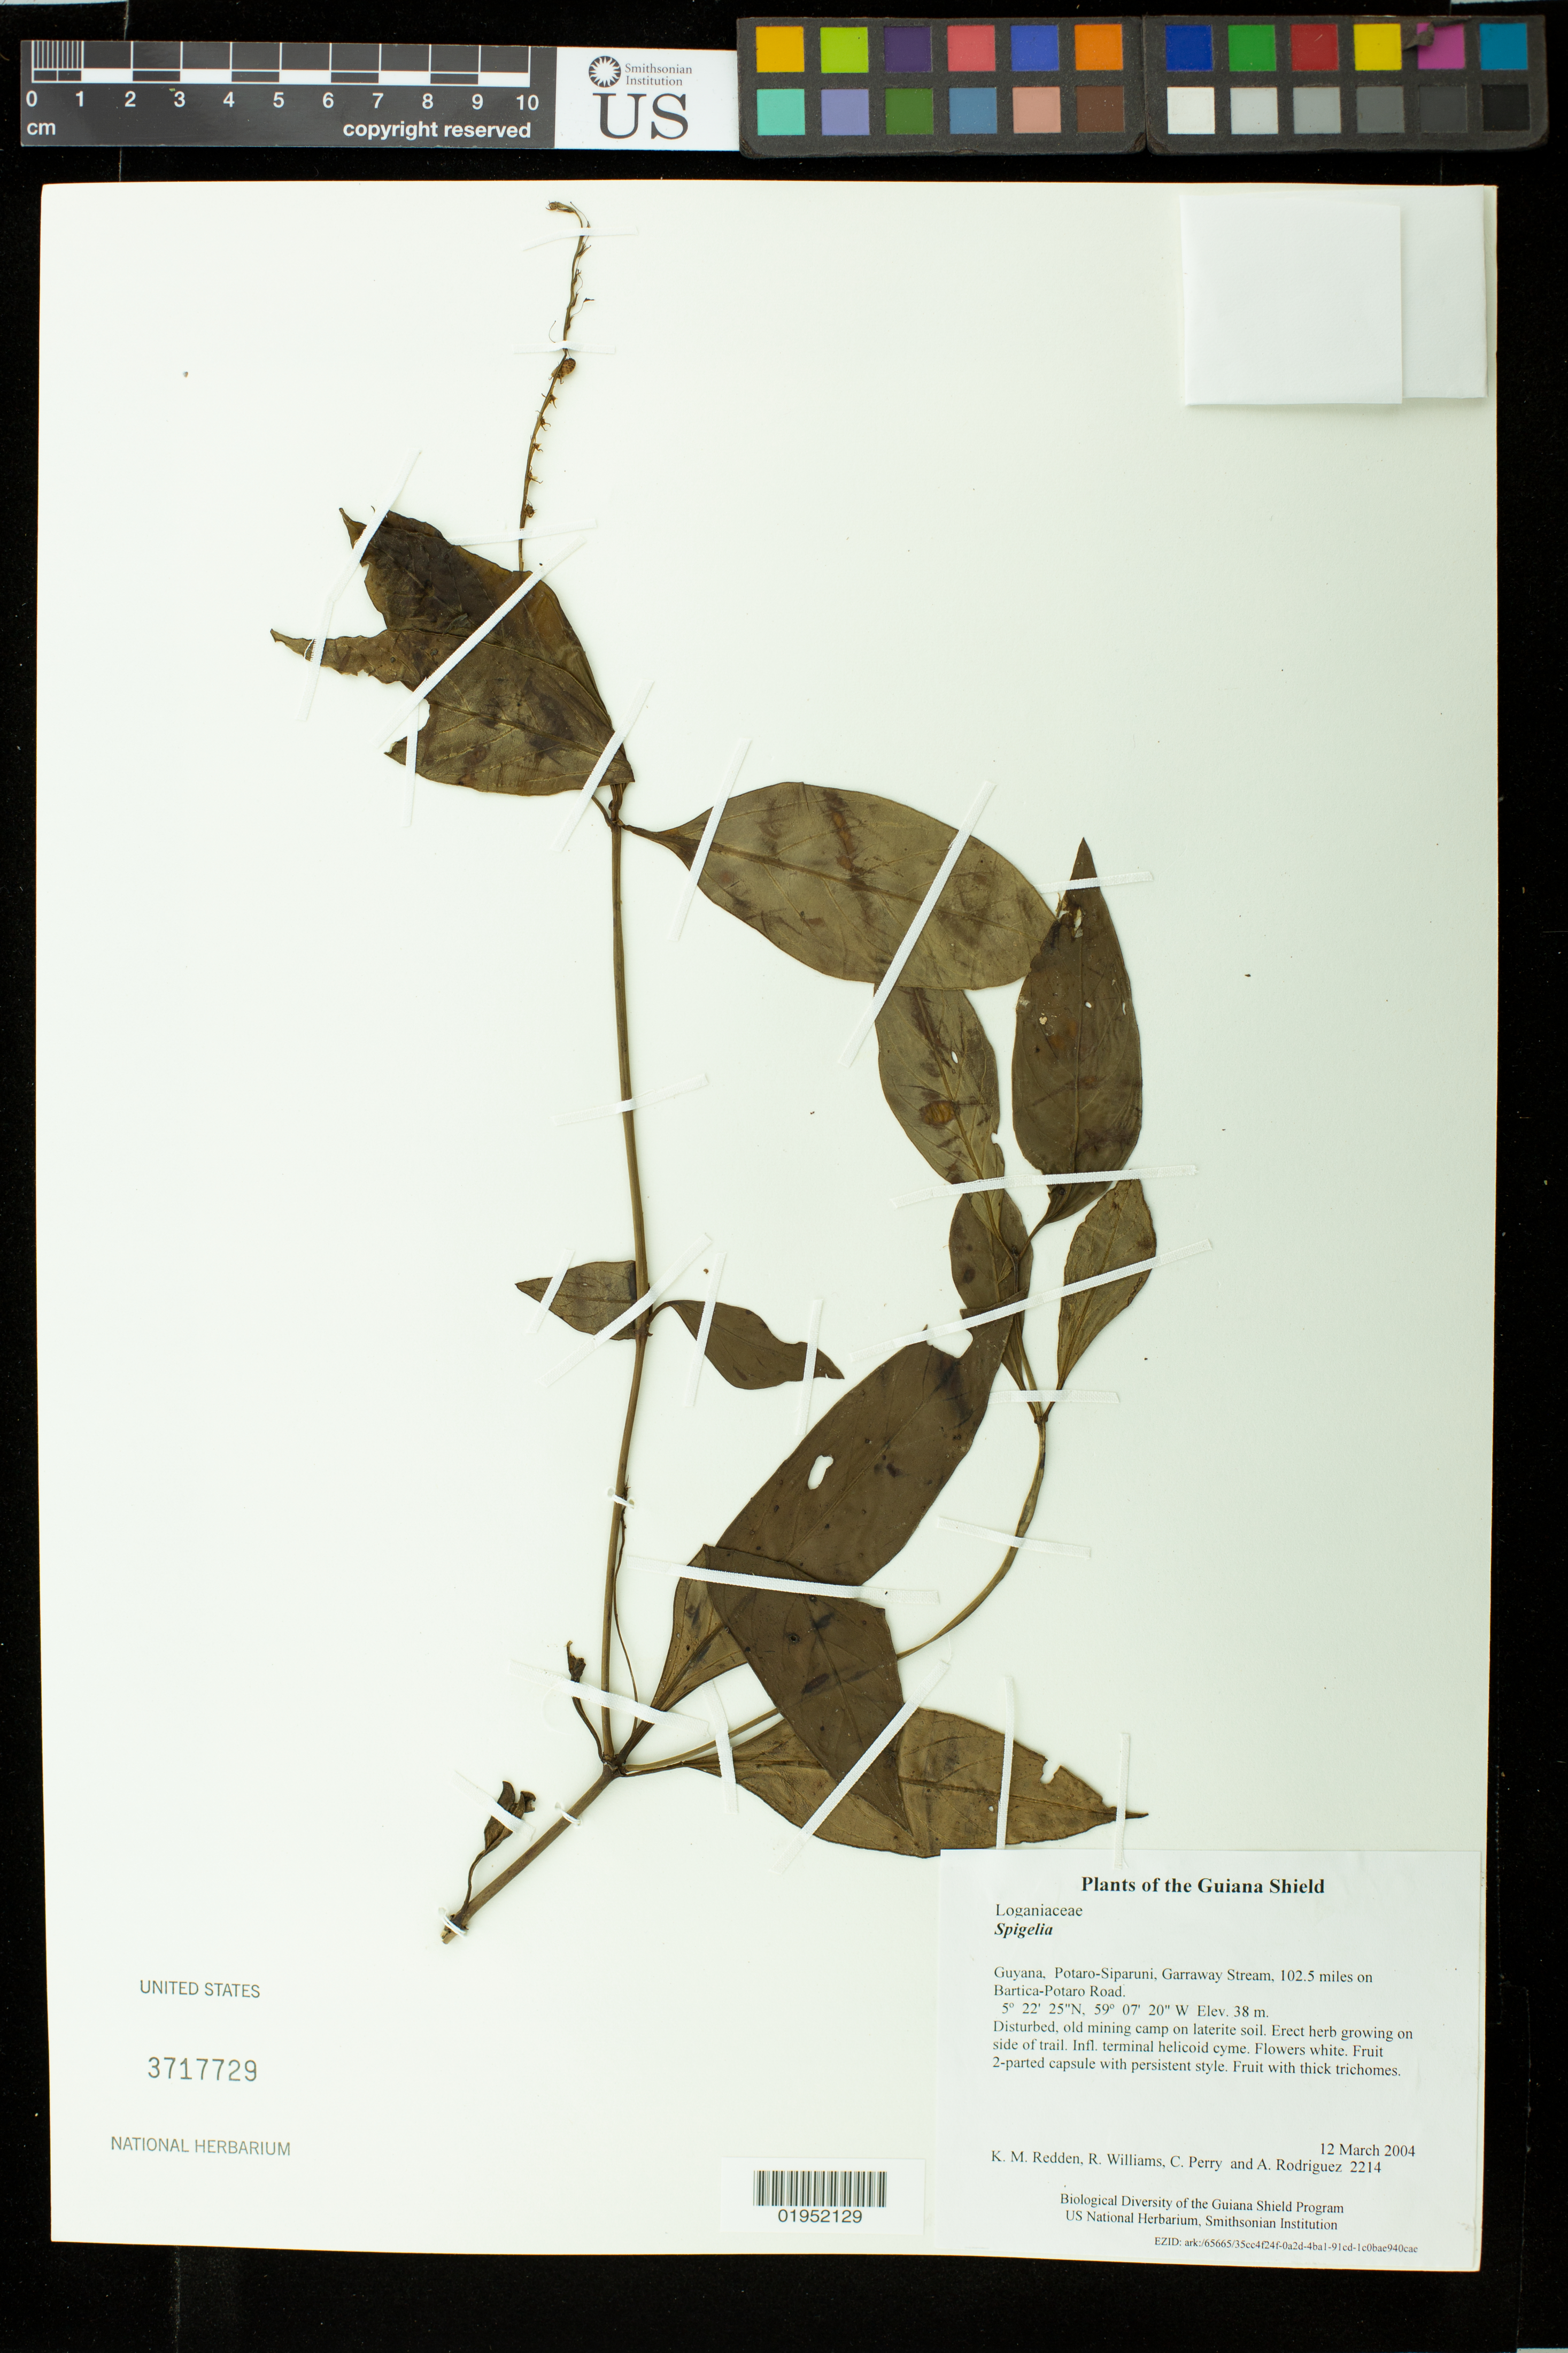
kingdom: Plantae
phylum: Tracheophyta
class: Magnoliopsida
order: Gentianales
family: Loganiaceae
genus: Spigelia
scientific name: Spigelia hamelioides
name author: Kunth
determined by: Hernandez, Sofia Islas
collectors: K. M. Redden, R. Williams, C. Perry & A. Rodriguez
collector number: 2214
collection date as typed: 12 March 2004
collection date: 2004-03-12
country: Guyana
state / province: Potaro-Siparuni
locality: Garraway Stream, 102.5 miles on Bartica-Potaro Road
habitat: Disturbed, old mining camp on laterite soil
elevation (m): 38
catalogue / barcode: US 3717729